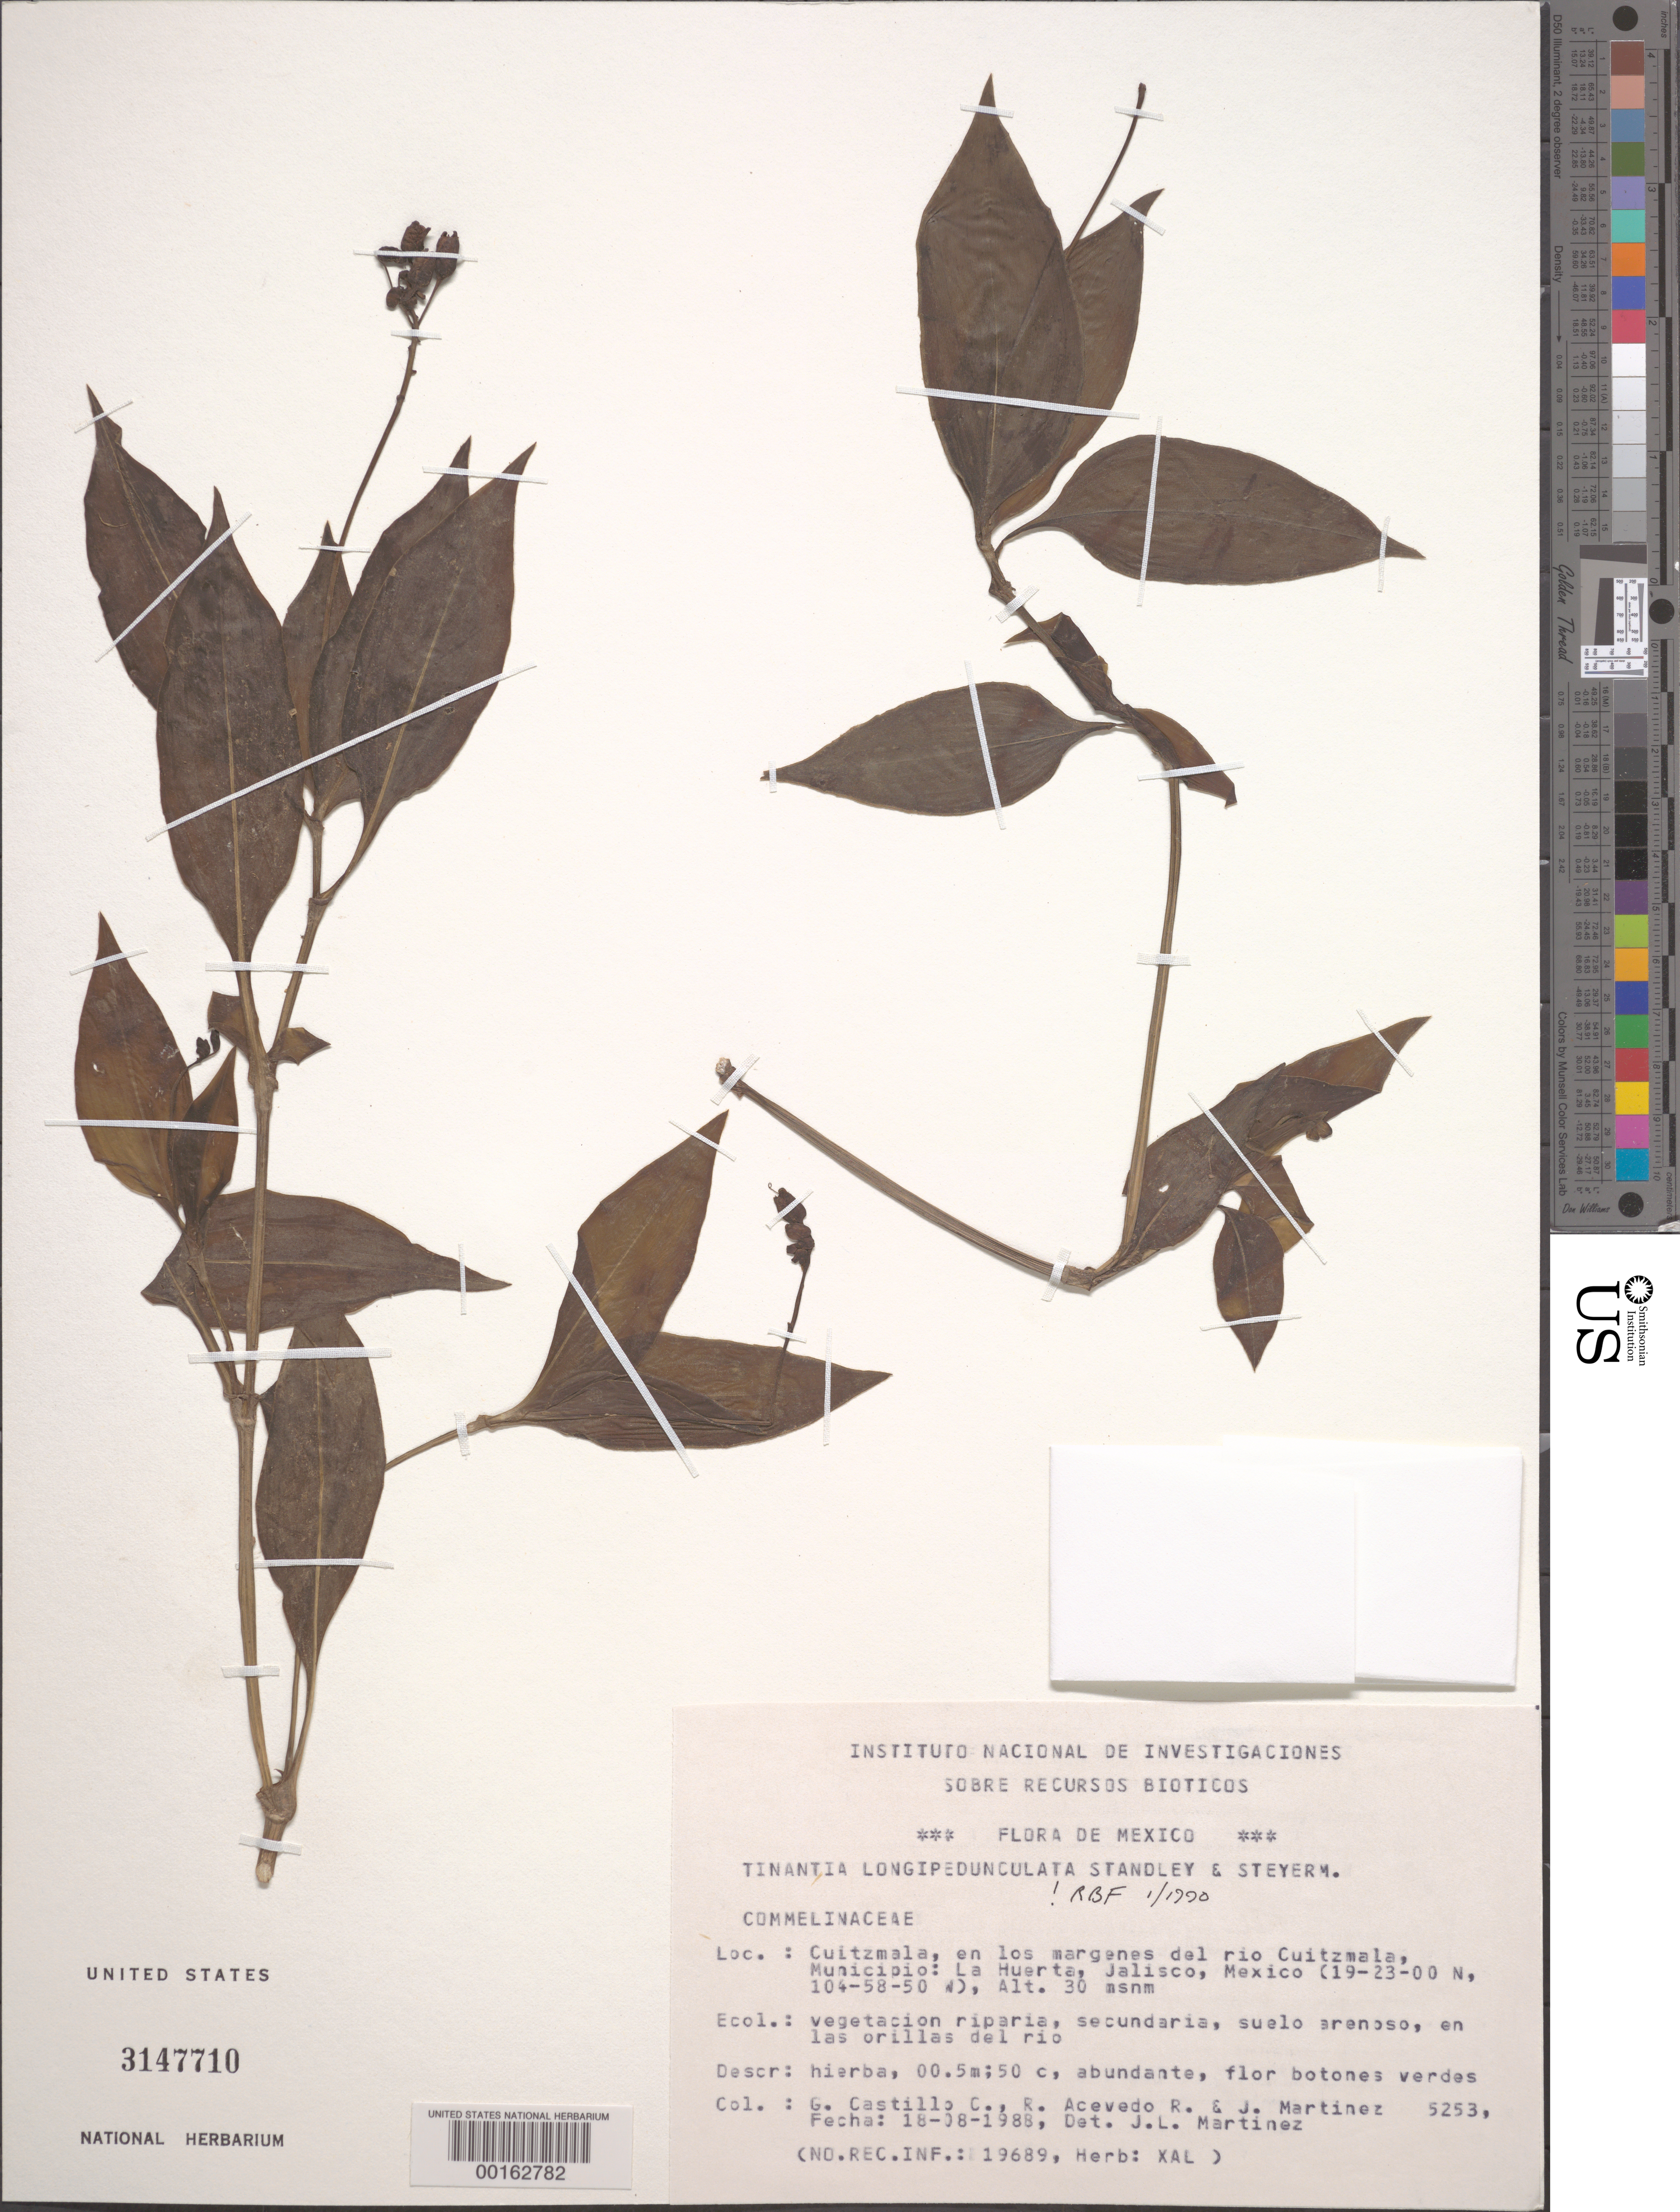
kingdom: Plantae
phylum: Tracheophyta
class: Liliopsida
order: Commelinales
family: Commelinaceae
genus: Tinantia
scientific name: Tinantia longipedunculata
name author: Standl. & Steyerm.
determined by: Faden, Robert B., (US), Smithsonian Institution - National Museum of Natural History (UNITED STATES)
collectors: G. Castillo C., P. Acevedo-Rodr. & J. Martinez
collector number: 5253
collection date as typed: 18 Aug 1988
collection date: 1988-08-18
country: Mexico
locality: Cuitzmala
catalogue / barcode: US 3147710